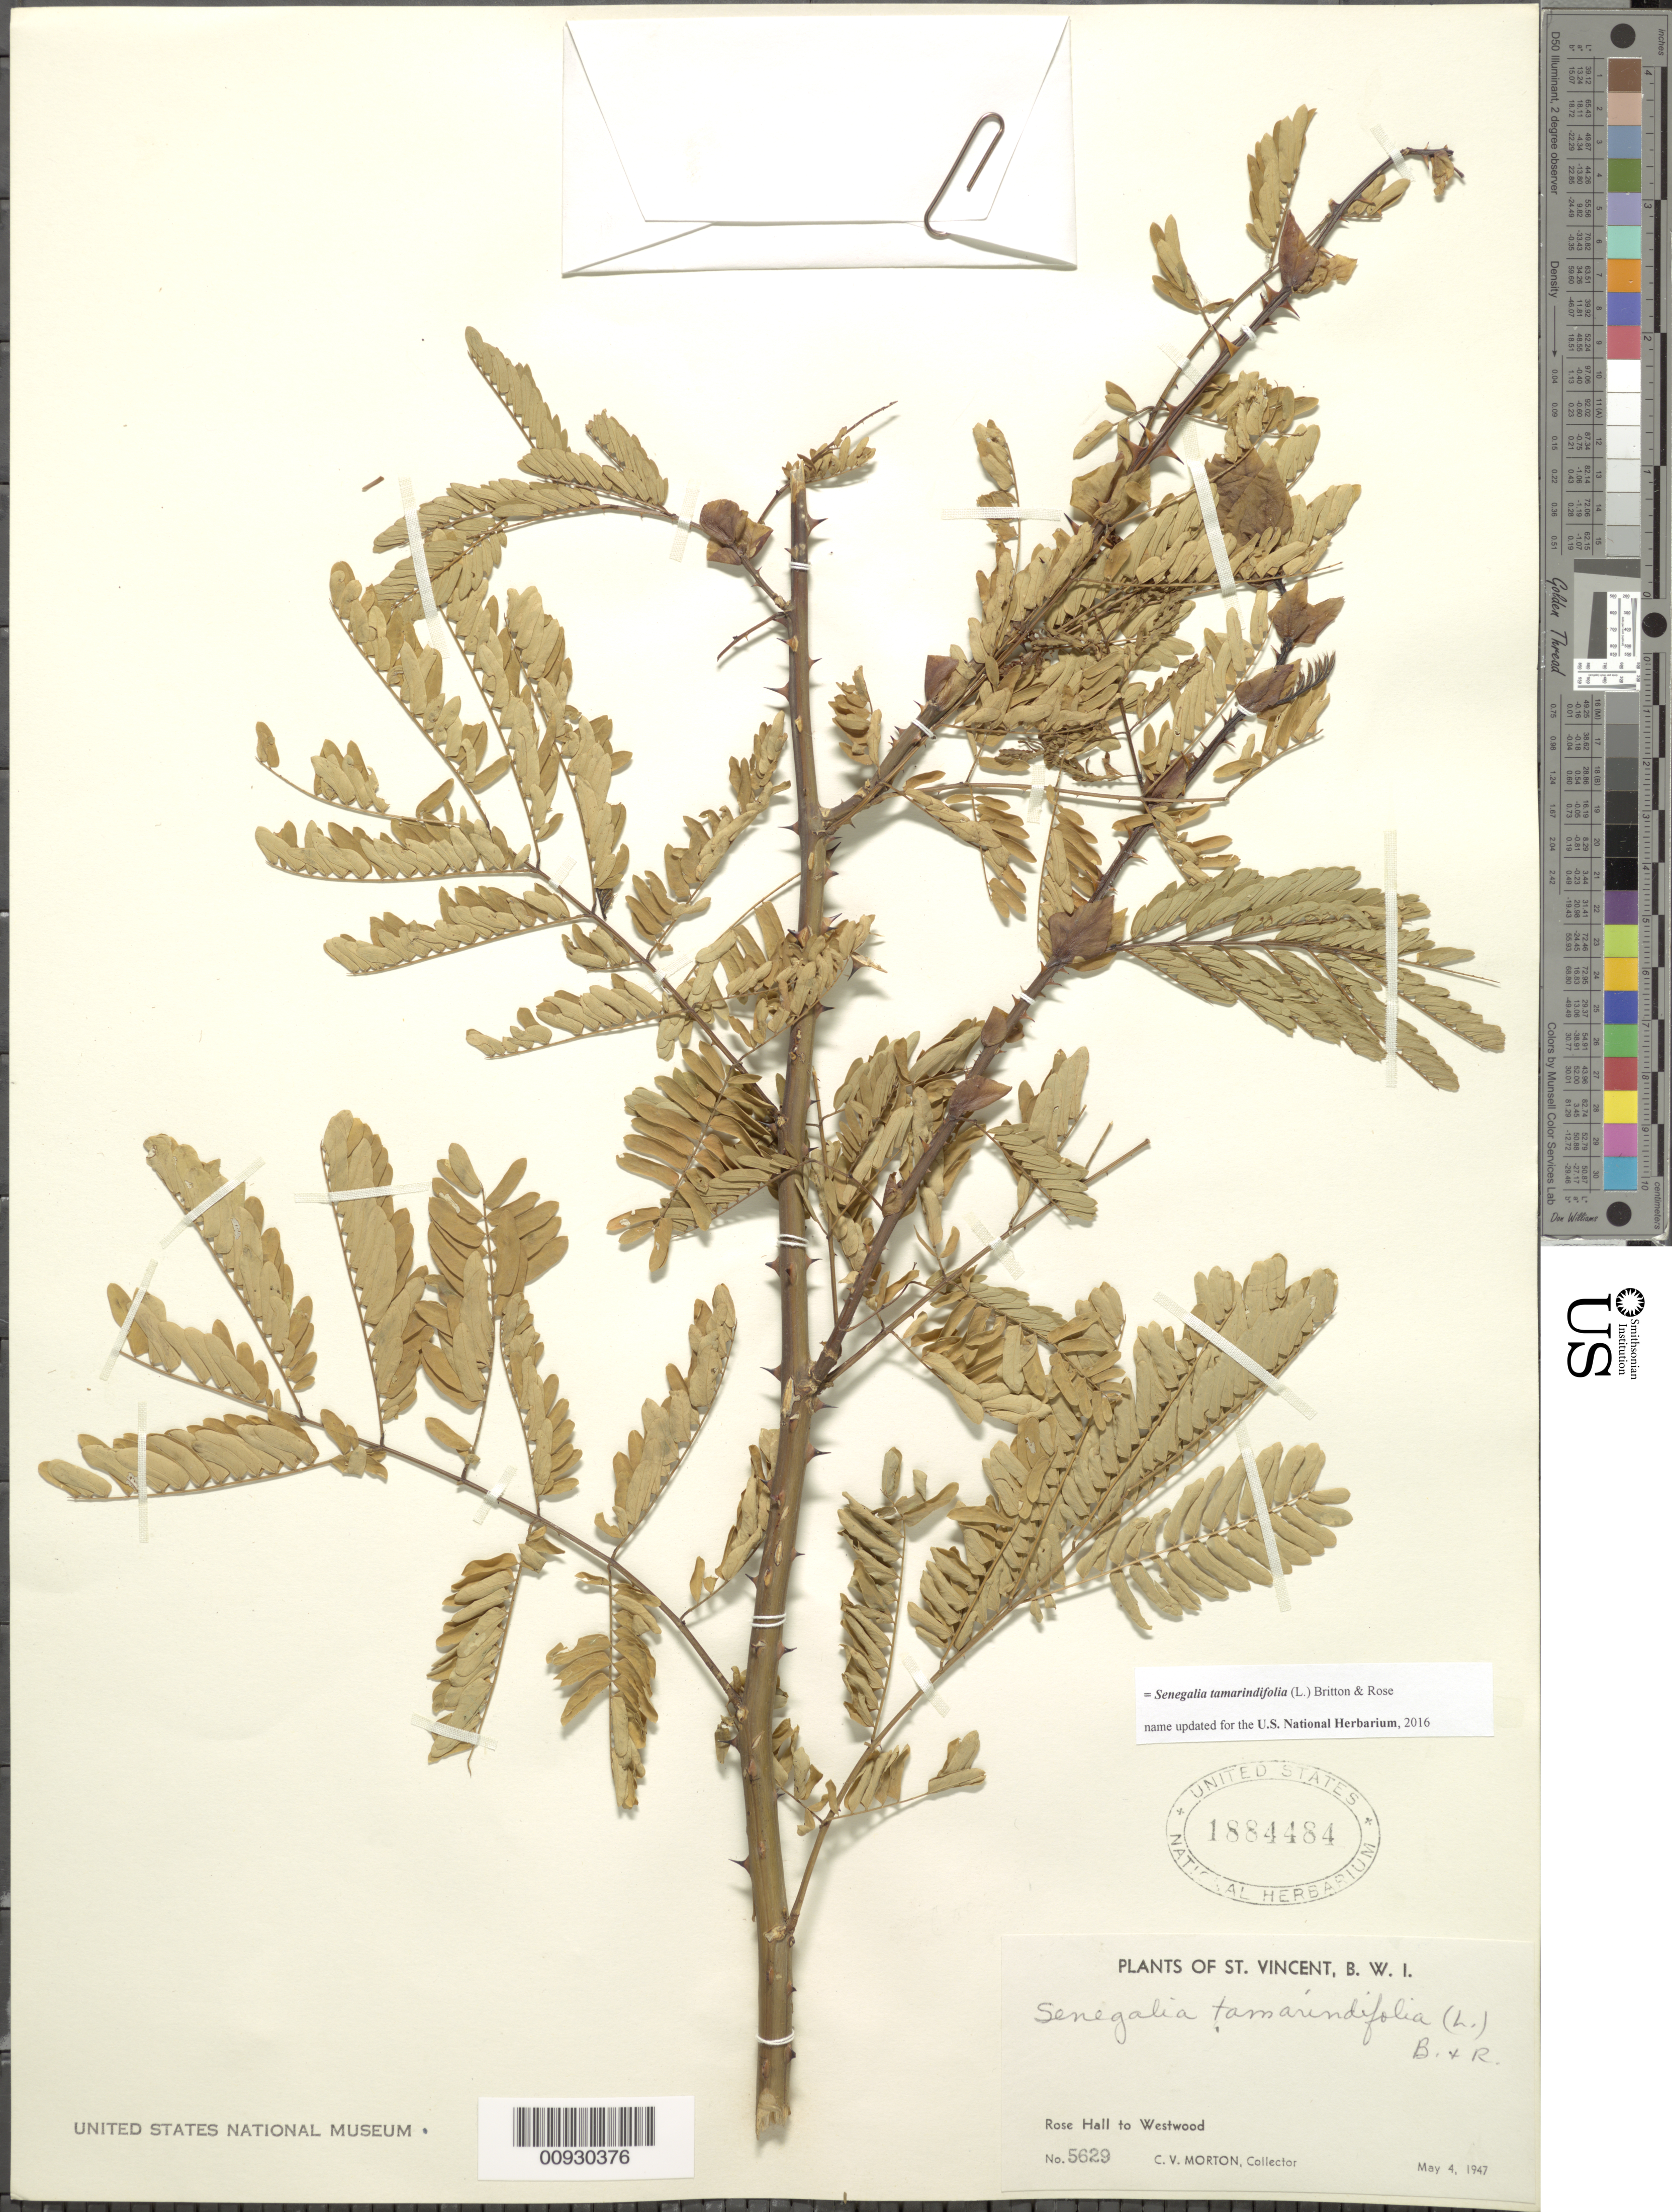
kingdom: Plantae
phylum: Tracheophyta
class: Magnoliopsida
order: Fabales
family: Fabaceae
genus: Senegalia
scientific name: Senegalia tamarindifolia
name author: (L.) Britton & Rose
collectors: C. V. Morton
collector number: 5629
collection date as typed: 04 May 1947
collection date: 1947-05-04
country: St. Vincent - Grenadines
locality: Rose Hall to Westwood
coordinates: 0 N, 0 E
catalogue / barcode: US 1884484